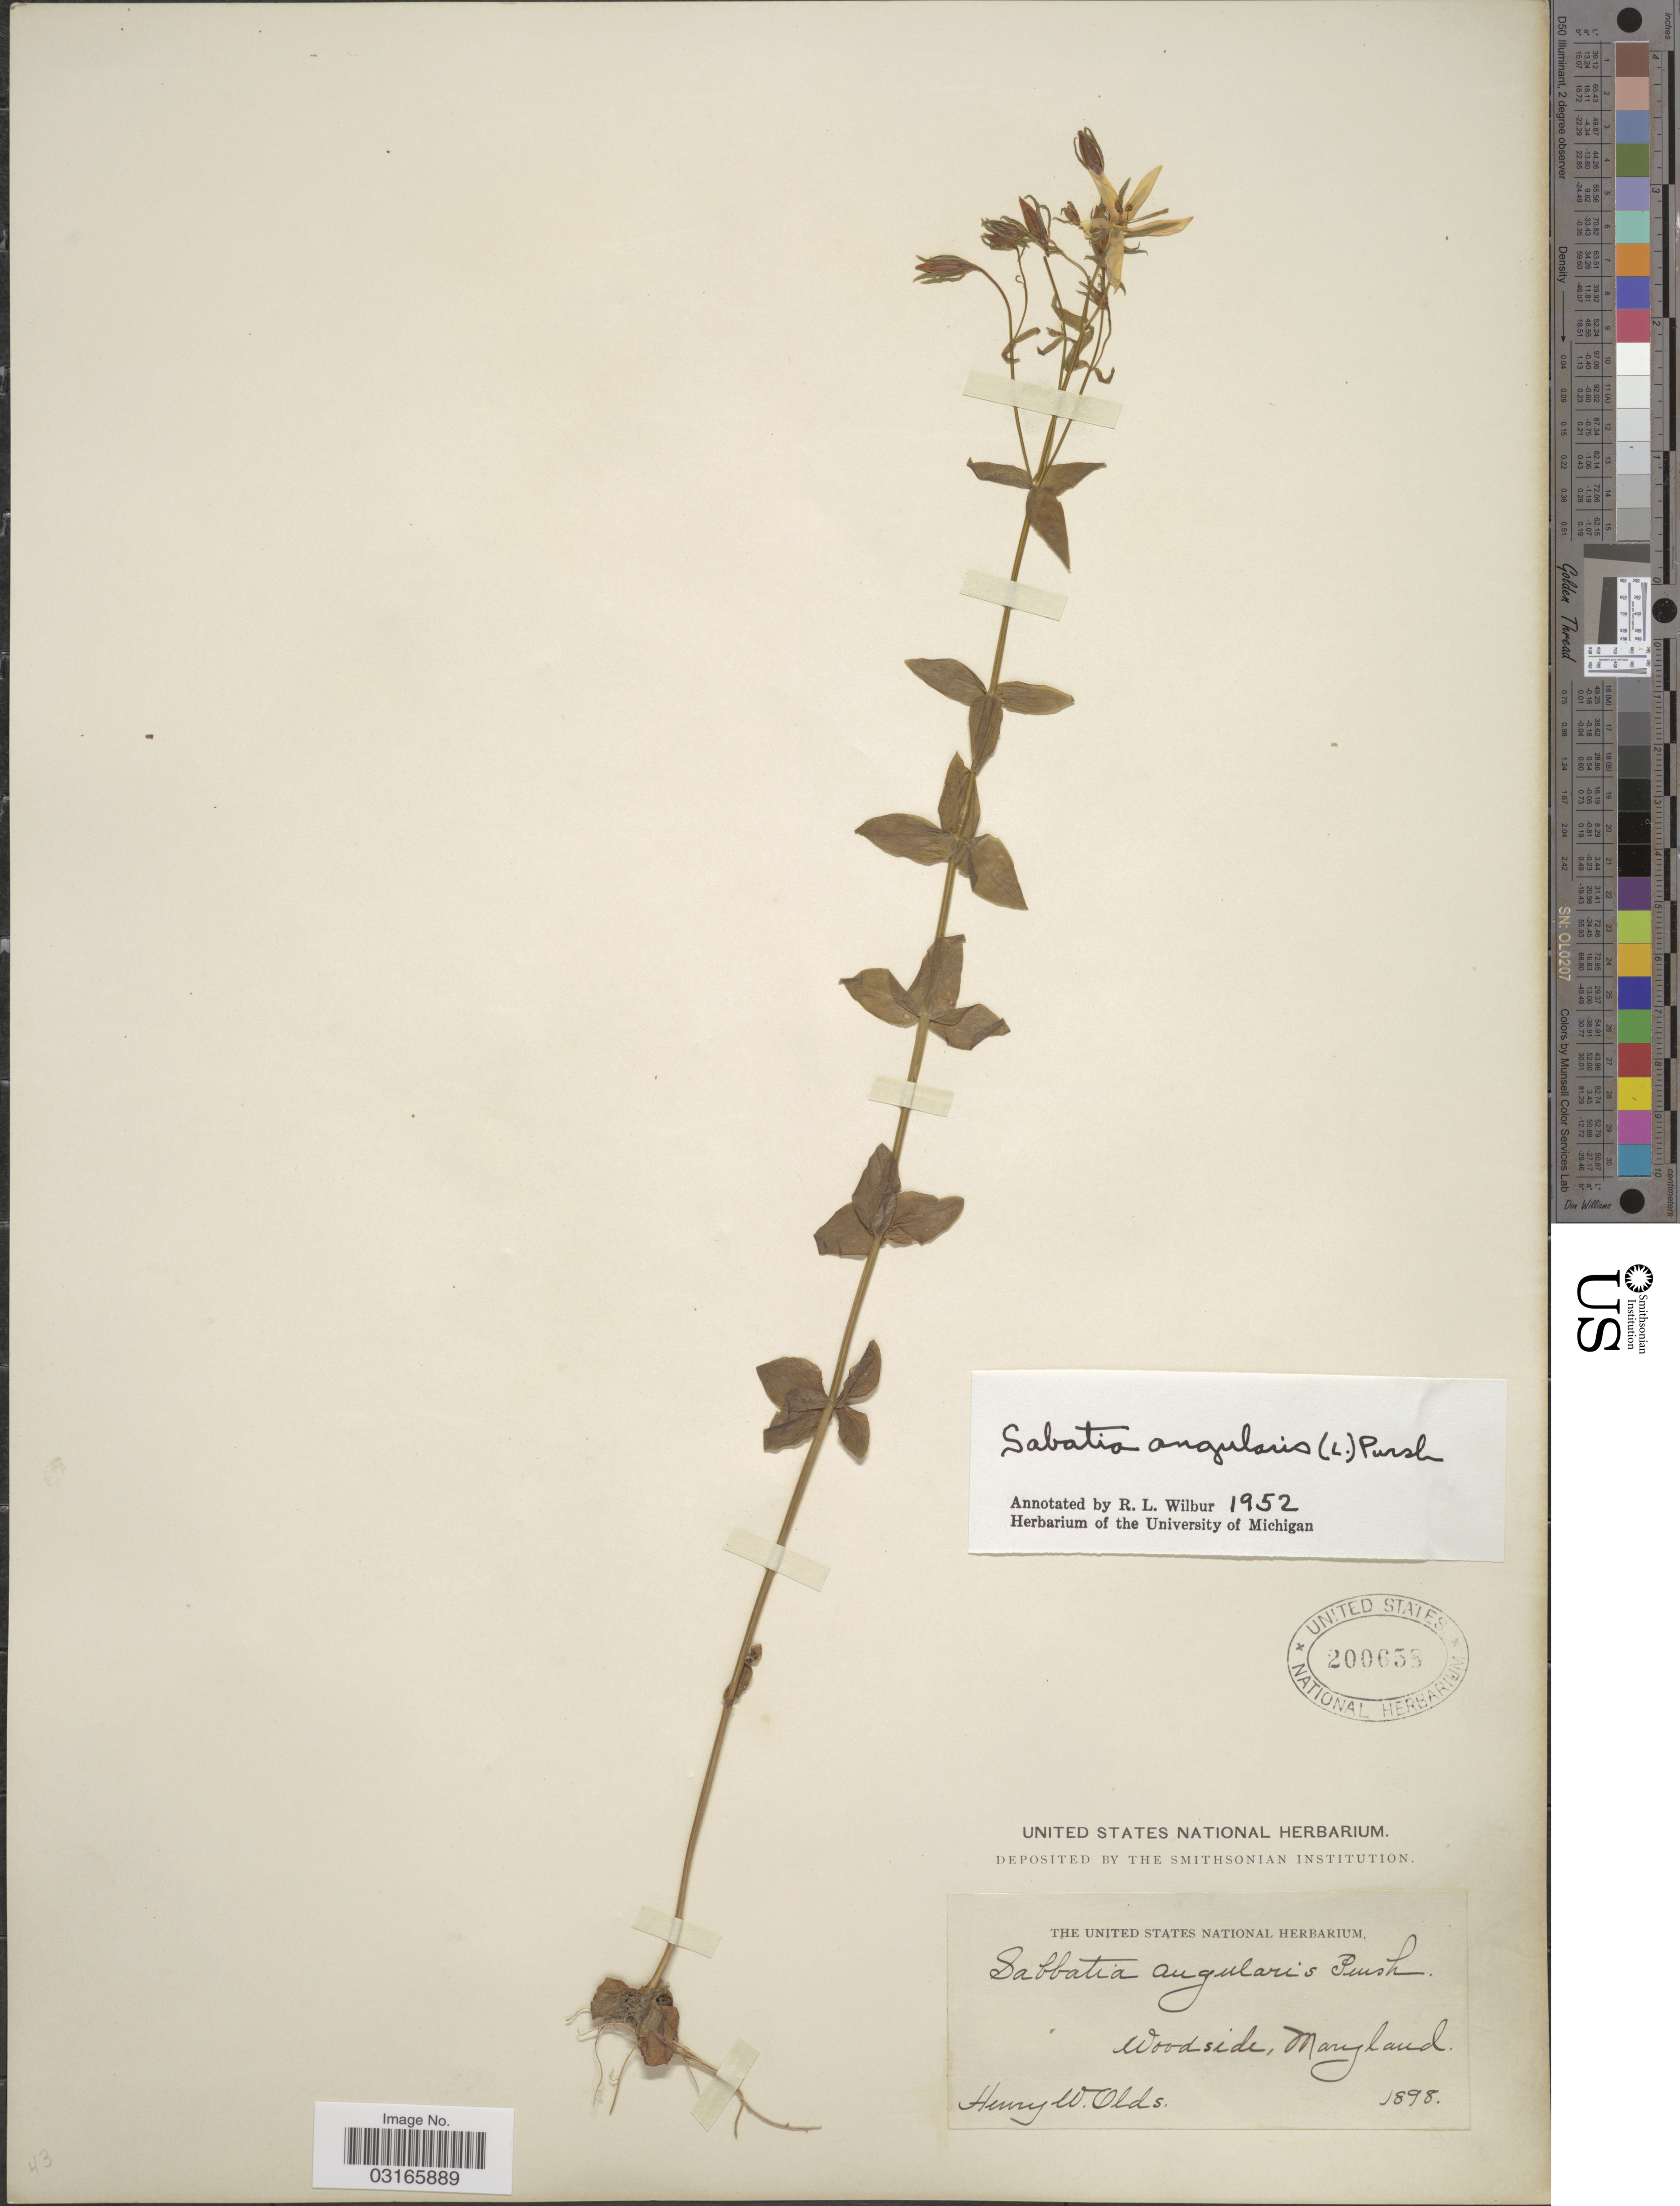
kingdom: Plantae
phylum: Tracheophyta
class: Magnoliopsida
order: Gentianales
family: Gentianaceae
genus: Sabatia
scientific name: Sabatia angularis (L.) Pursh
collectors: H. W. Olds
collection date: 1898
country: United States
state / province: Maryland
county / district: Montgomery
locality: Woodside, Maryland.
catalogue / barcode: US 200658